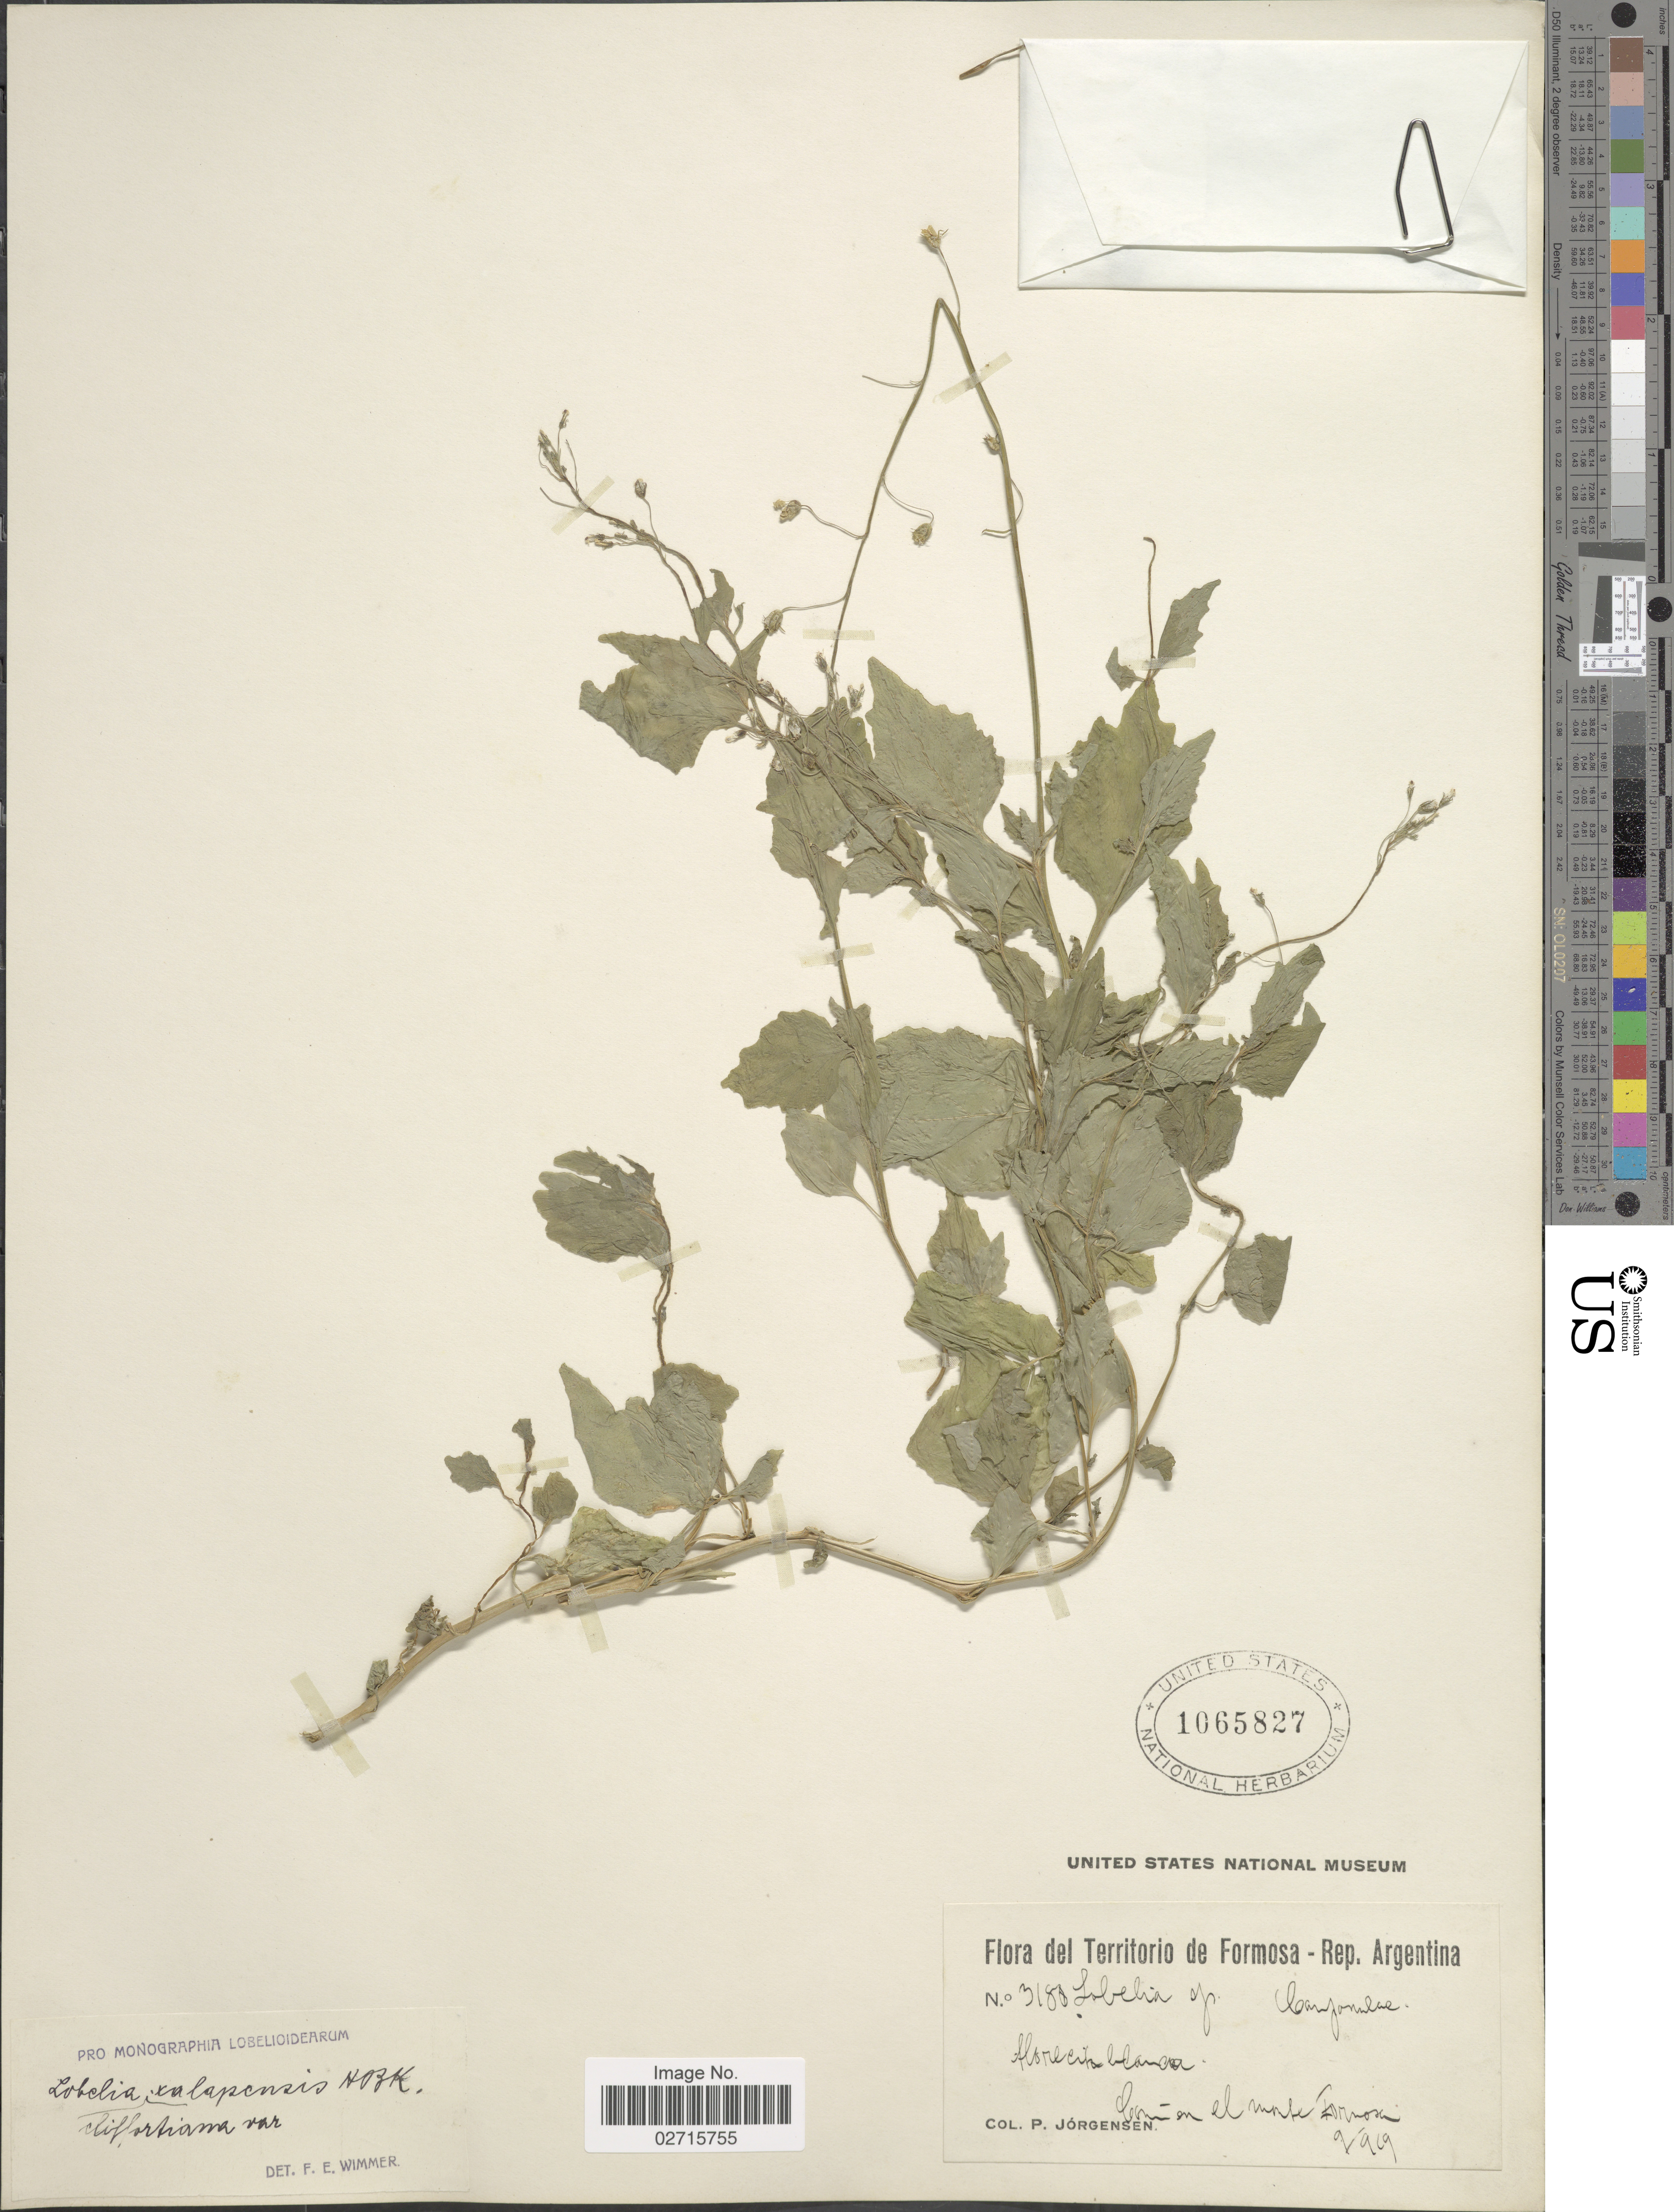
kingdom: Plantae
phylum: Tracheophyta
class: Magnoliopsida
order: Asterales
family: Campanulaceae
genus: Lobelia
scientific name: Lobelia xalapensis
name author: Kunth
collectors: P. Jorgenson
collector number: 3188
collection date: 1919-09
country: Argentina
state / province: Formosa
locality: Comun en el monte Formosa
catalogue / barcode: US 1065827